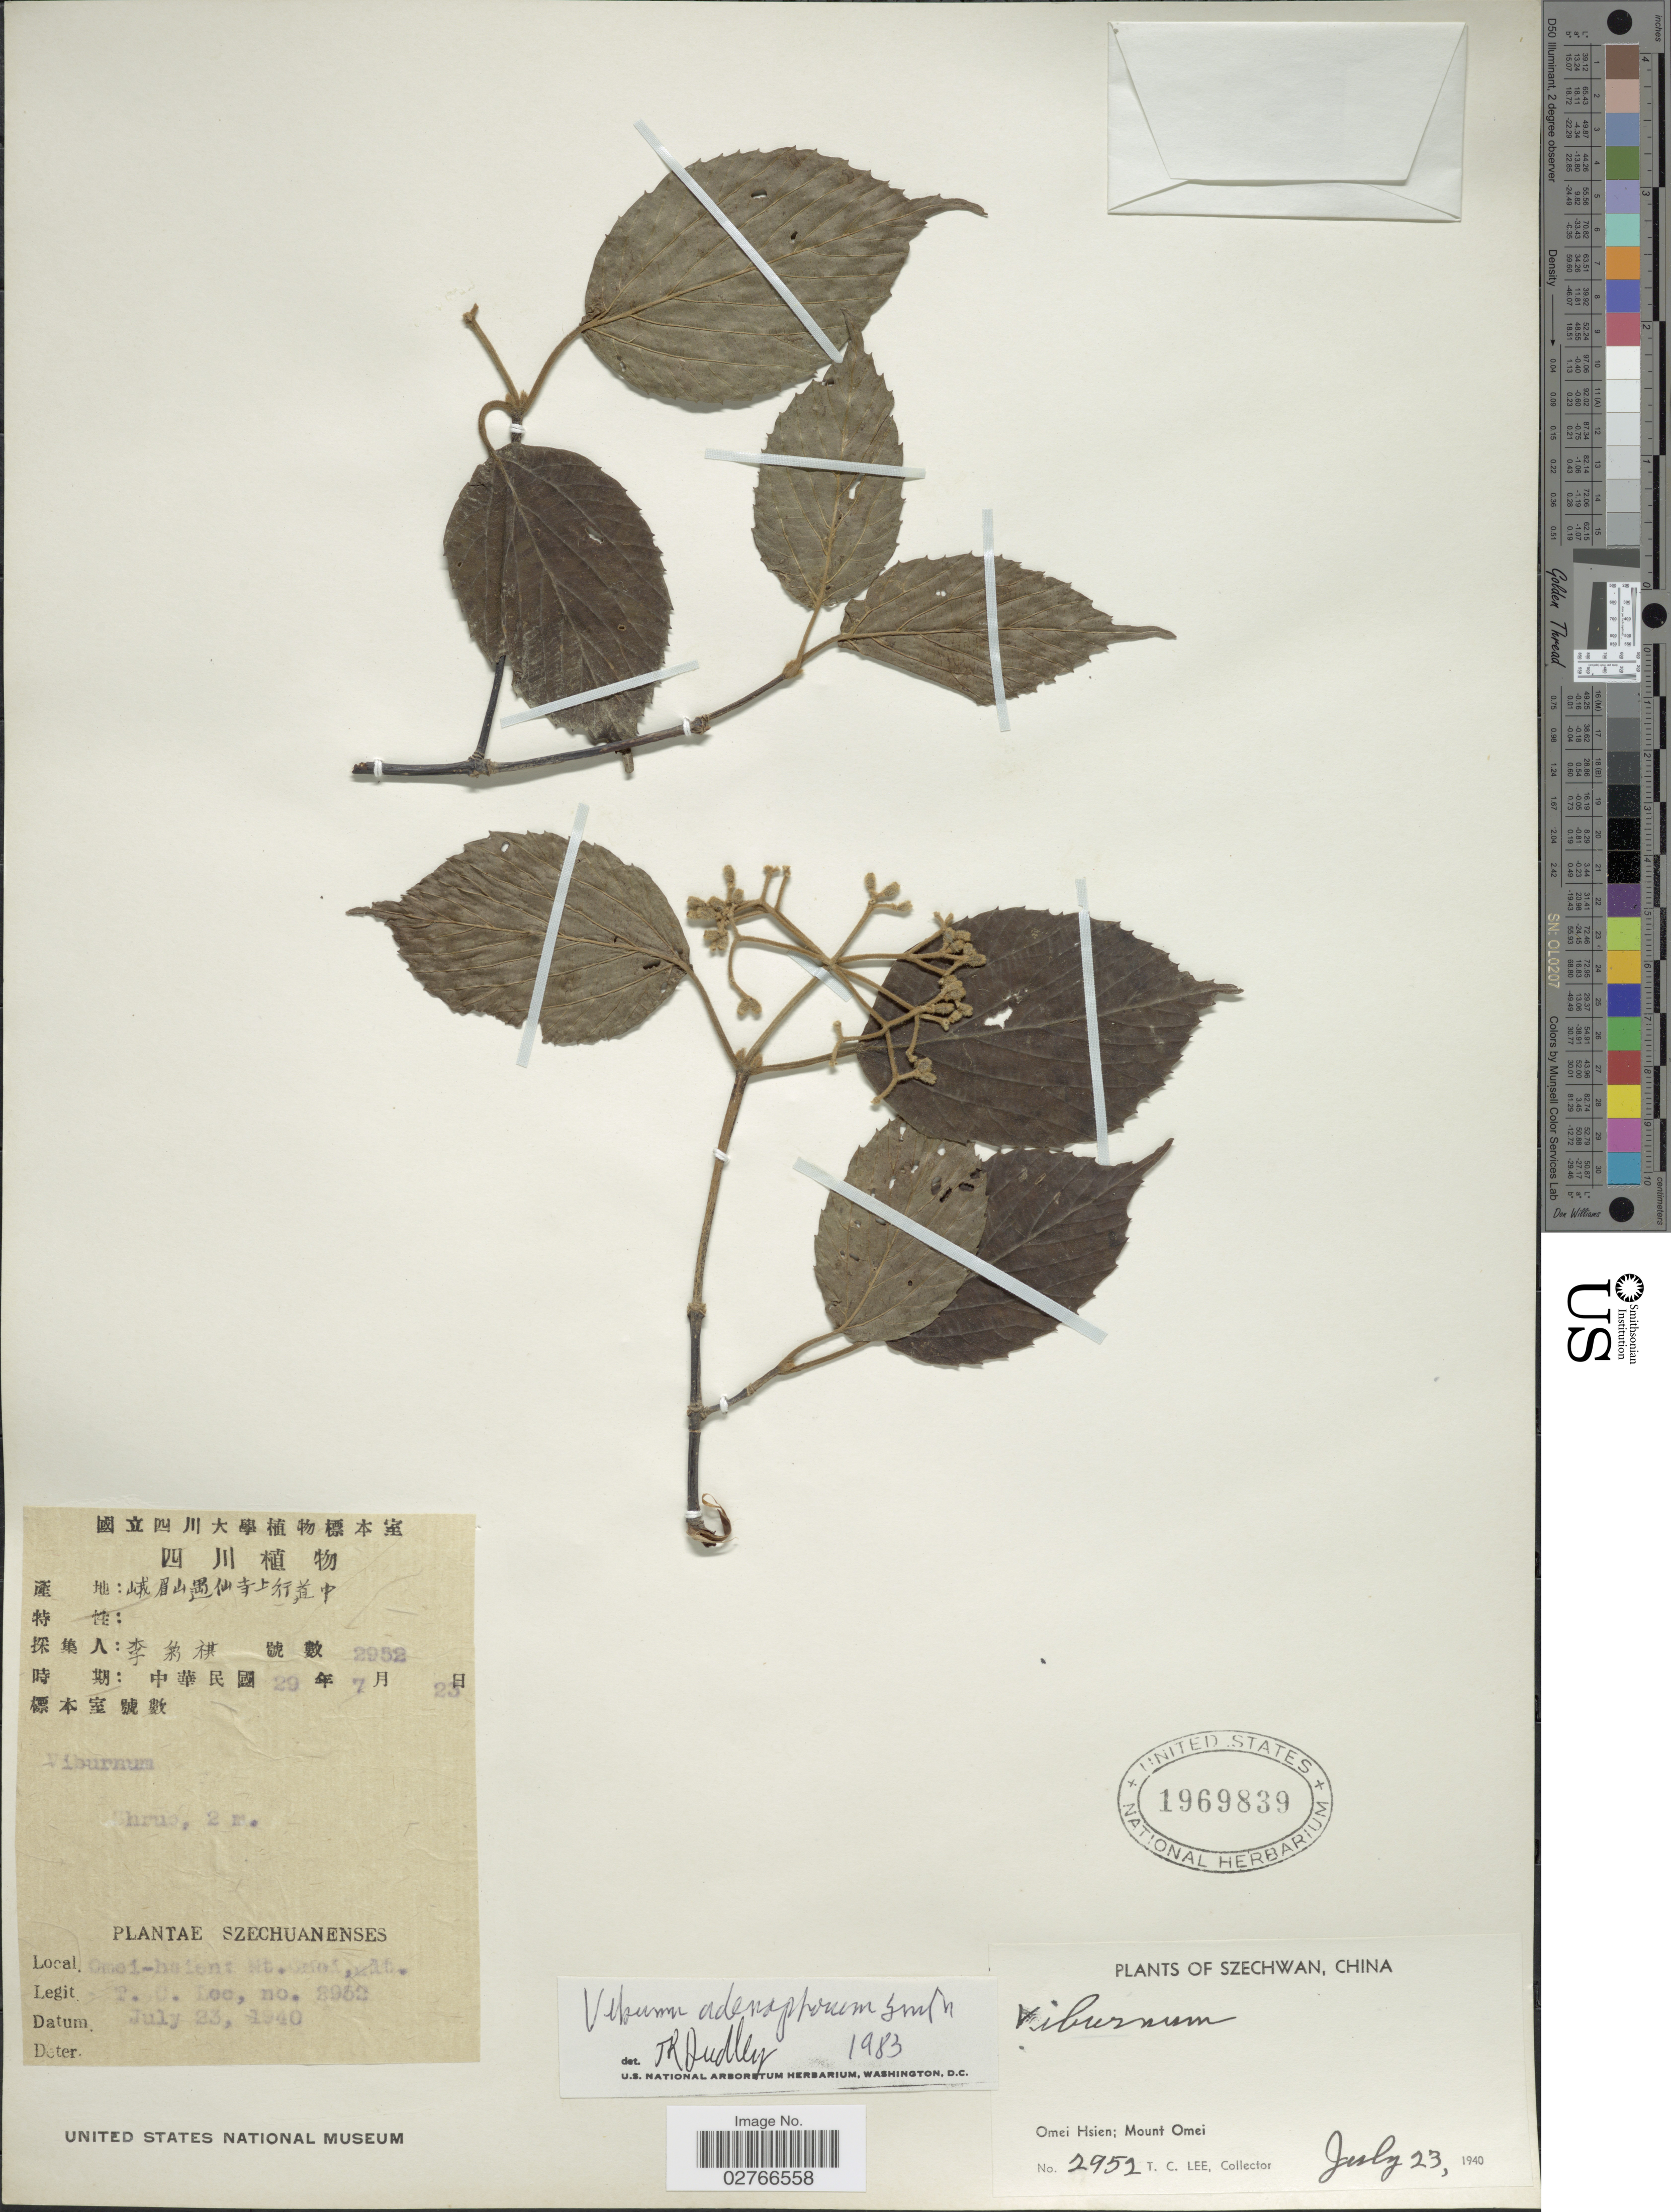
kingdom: Plantae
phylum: Tracheophyta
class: Magnoliopsida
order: Dipsacales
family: Viburnaceae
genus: Viburnum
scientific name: Viburnum wilsonii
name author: Rehder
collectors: T. Lee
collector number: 2952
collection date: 1940-07-23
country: China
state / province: Sichuan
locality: Omei-Hsien, Mount Omei.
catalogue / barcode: US 1969839